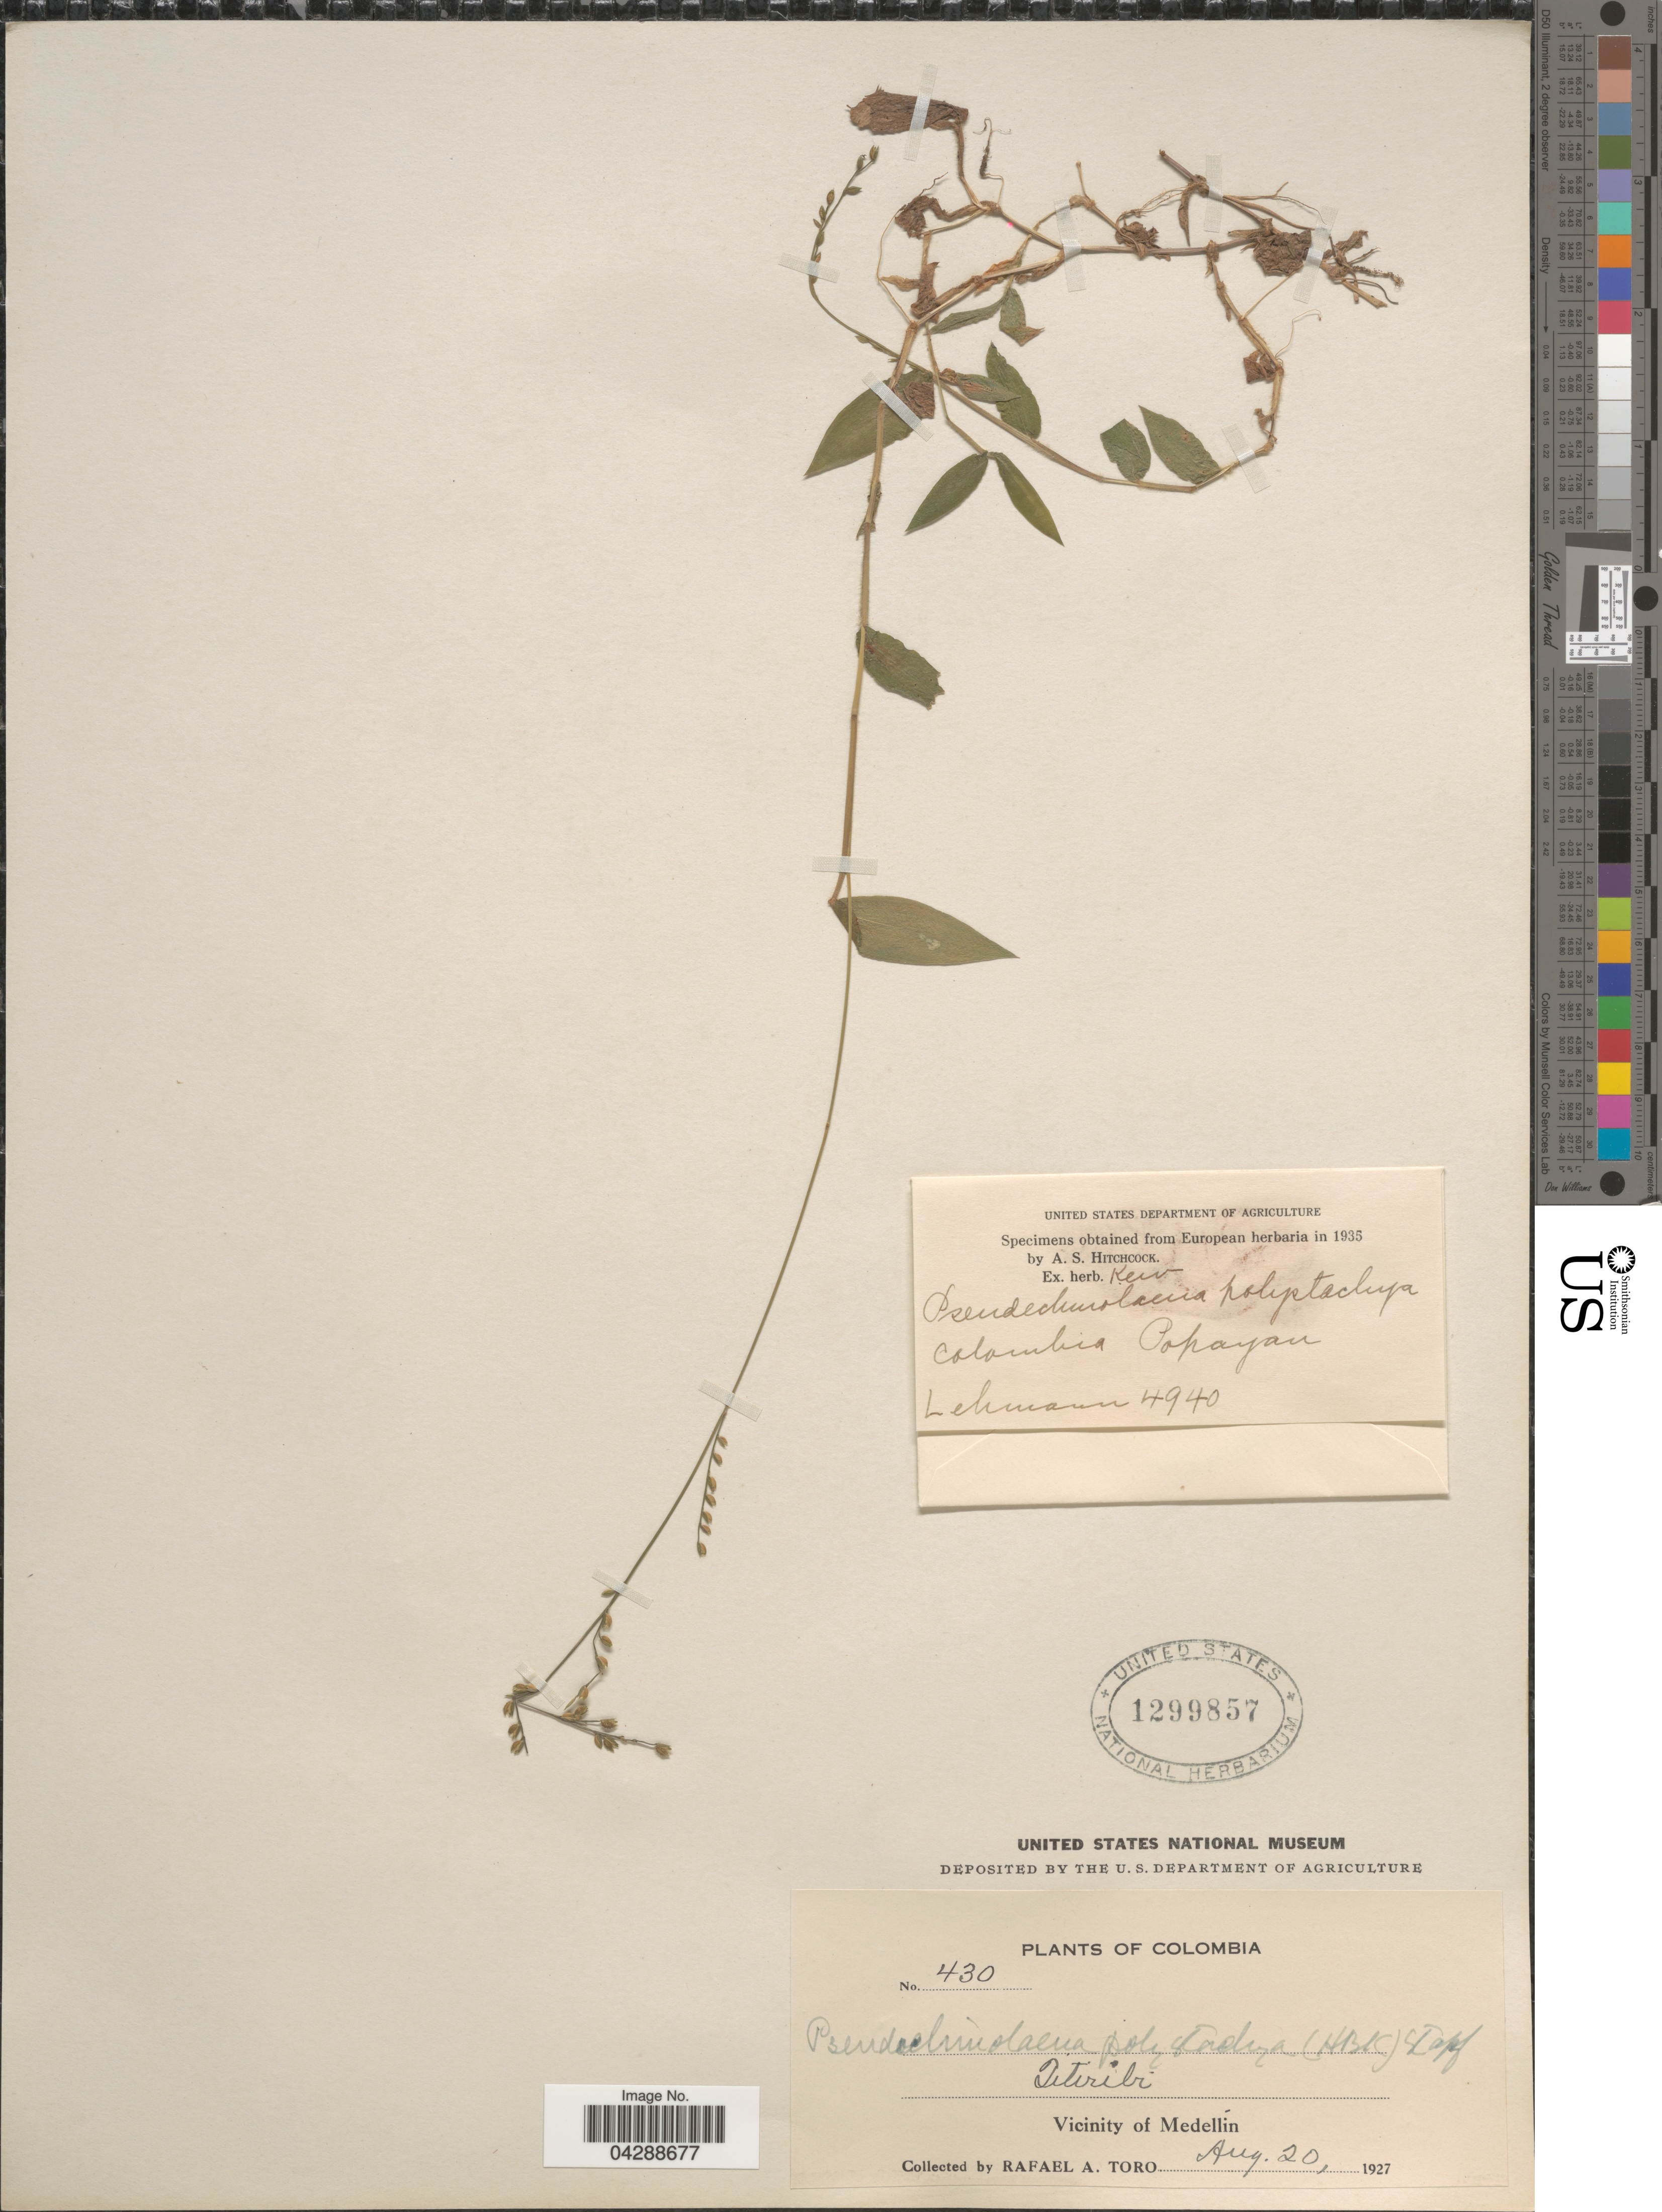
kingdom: Plantae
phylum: Tracheophyta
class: Liliopsida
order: Poales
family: Poaceae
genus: Pseudechinolaena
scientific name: Pseudechinolaena polystachya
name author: (Kunth) Stapf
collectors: R. A. Toro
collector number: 430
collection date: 1927-08-20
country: Colombia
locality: Titiribi. Vicinity of Medellin.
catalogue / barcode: US 1299857